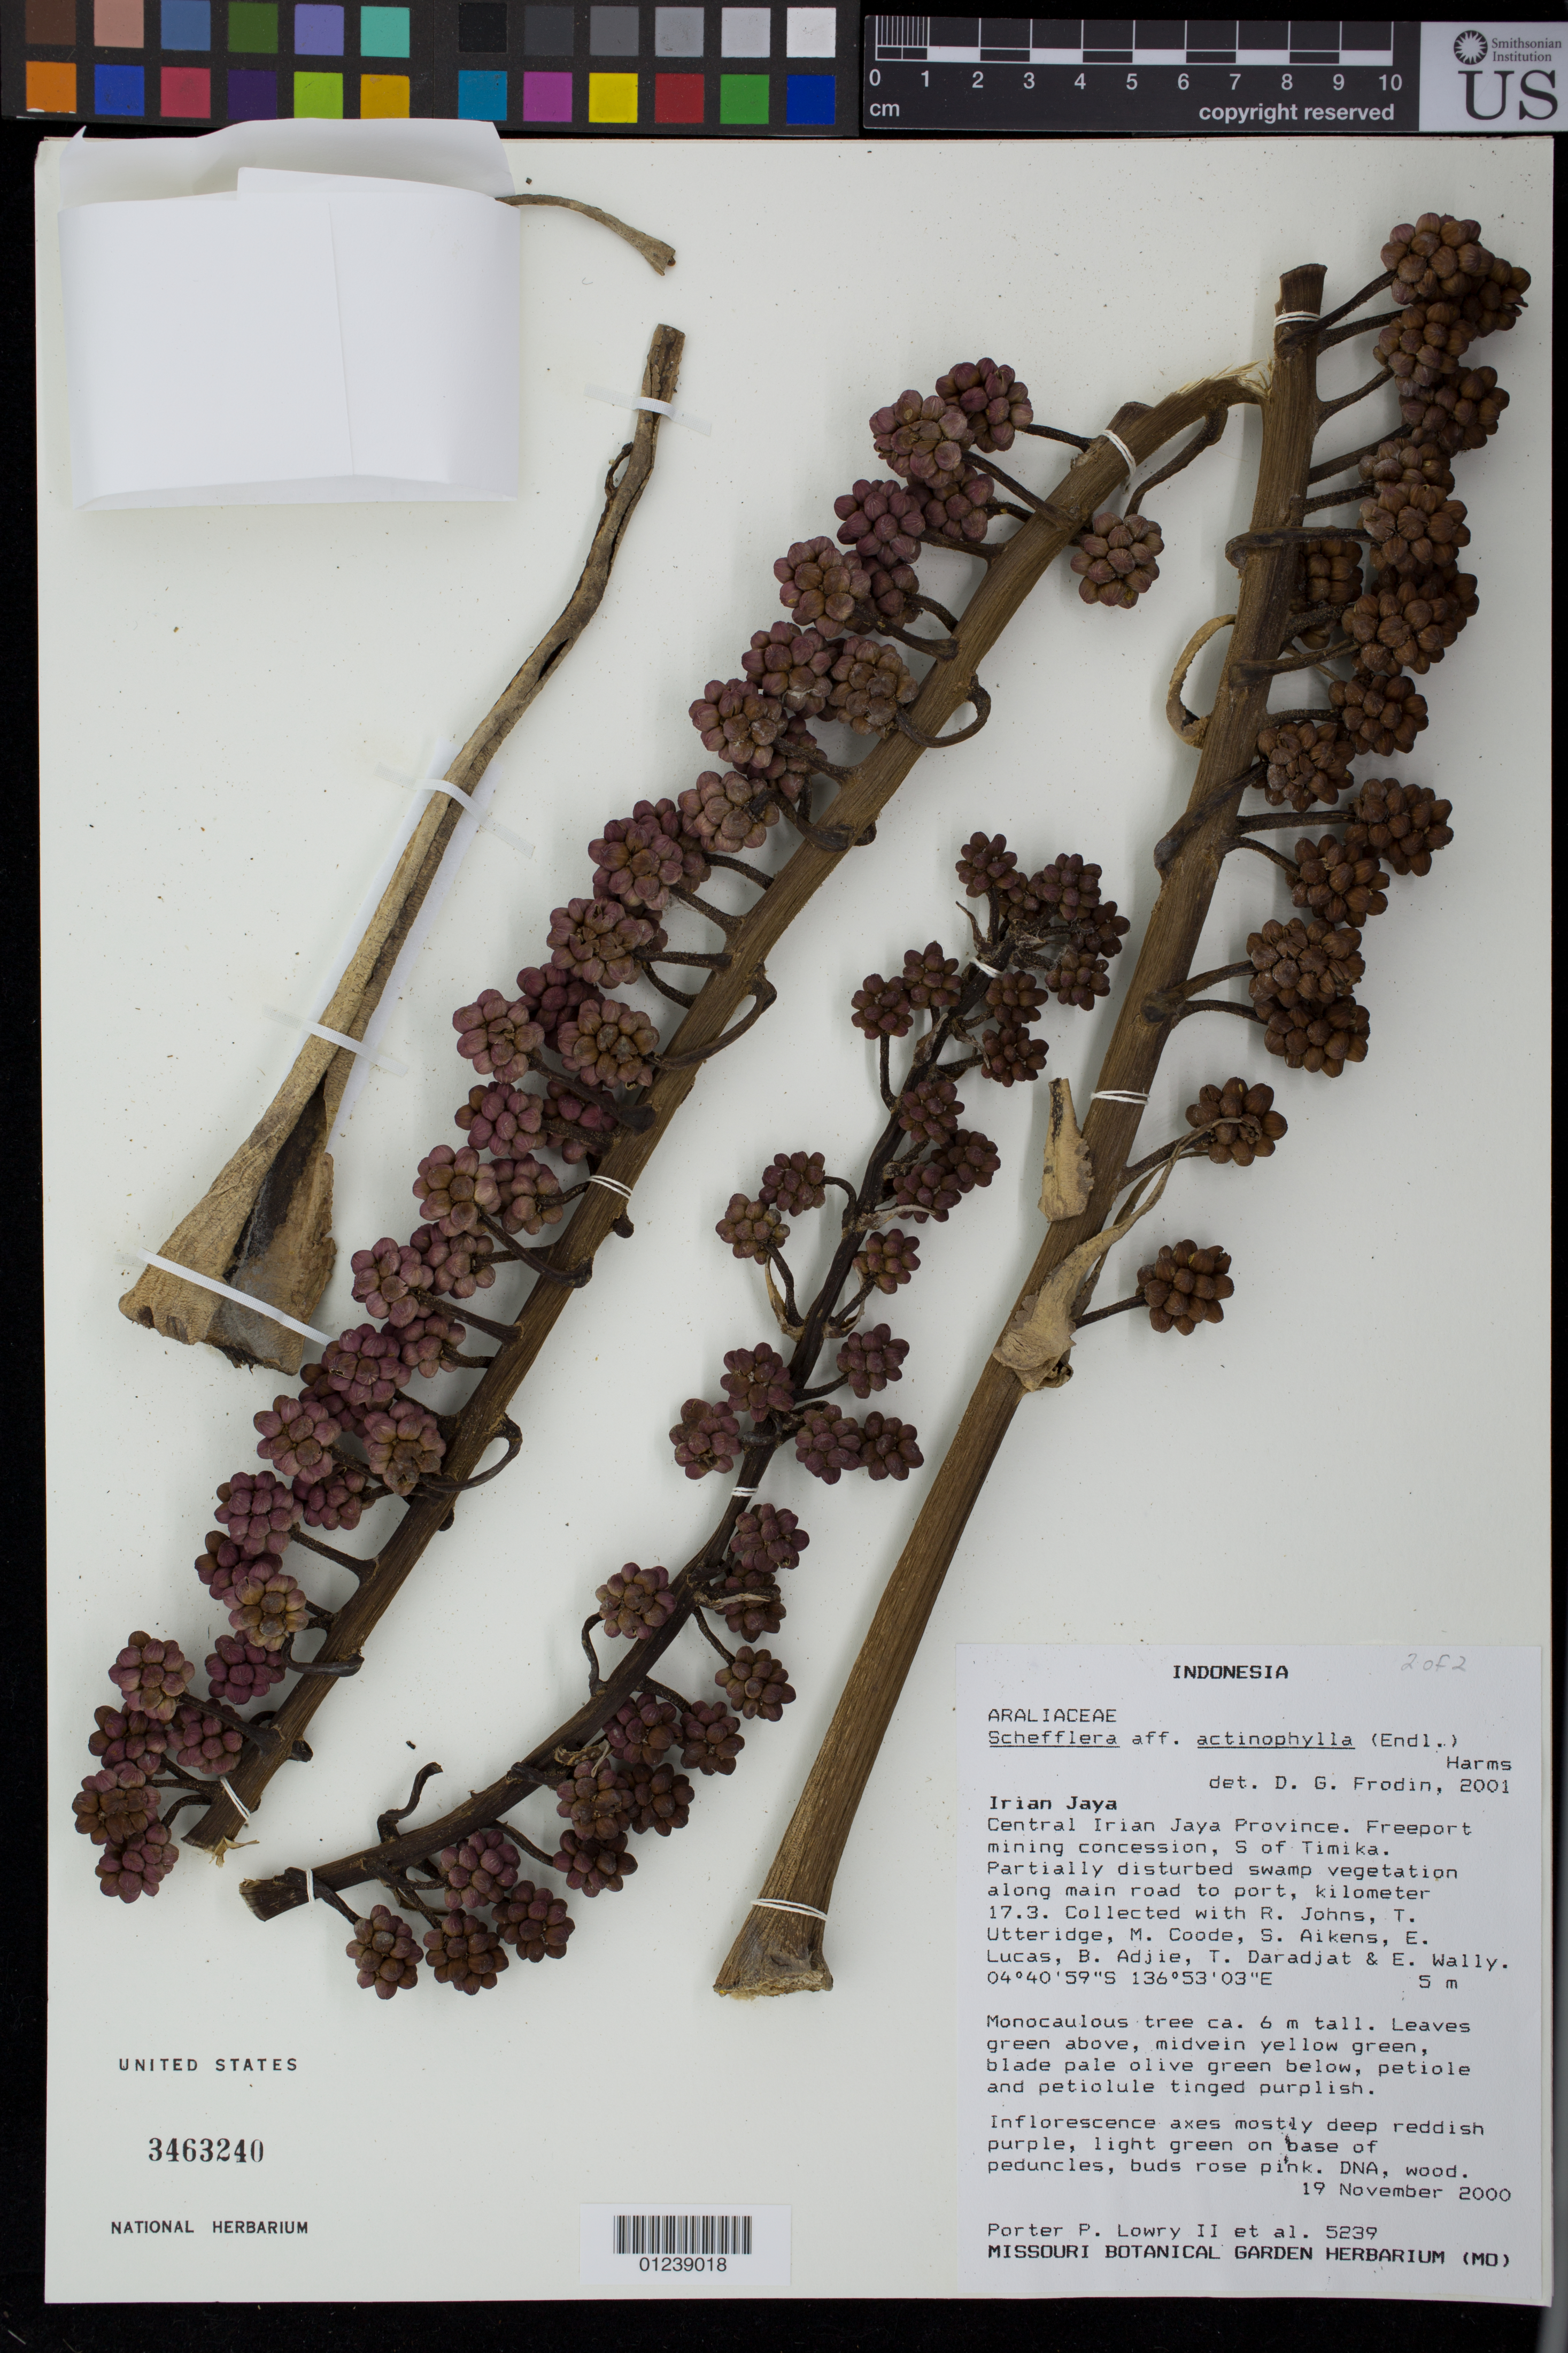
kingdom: Plantae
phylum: Tracheophyta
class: Magnoliopsida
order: Apiales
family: Araliaceae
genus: Heptapleurum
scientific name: Heptapleurum actinophyllum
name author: (Endl.) Lowry & G. M. Plunkett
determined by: Wagner, W. L., (BOT), Smithsonian Institution - National Museum of Natural History (UNITED STATES)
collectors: P. P. Lowry, R. Johns, T. M. A. Utteridge & M. Coode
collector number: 5239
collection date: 2000-11-19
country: Indonesia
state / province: Papua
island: New Guinea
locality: Irian Jaya. Central Irian Jaya Province. Freeport mining concession, S of Timika. Along man road to port, kilometer 17.3.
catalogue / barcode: US 3463240